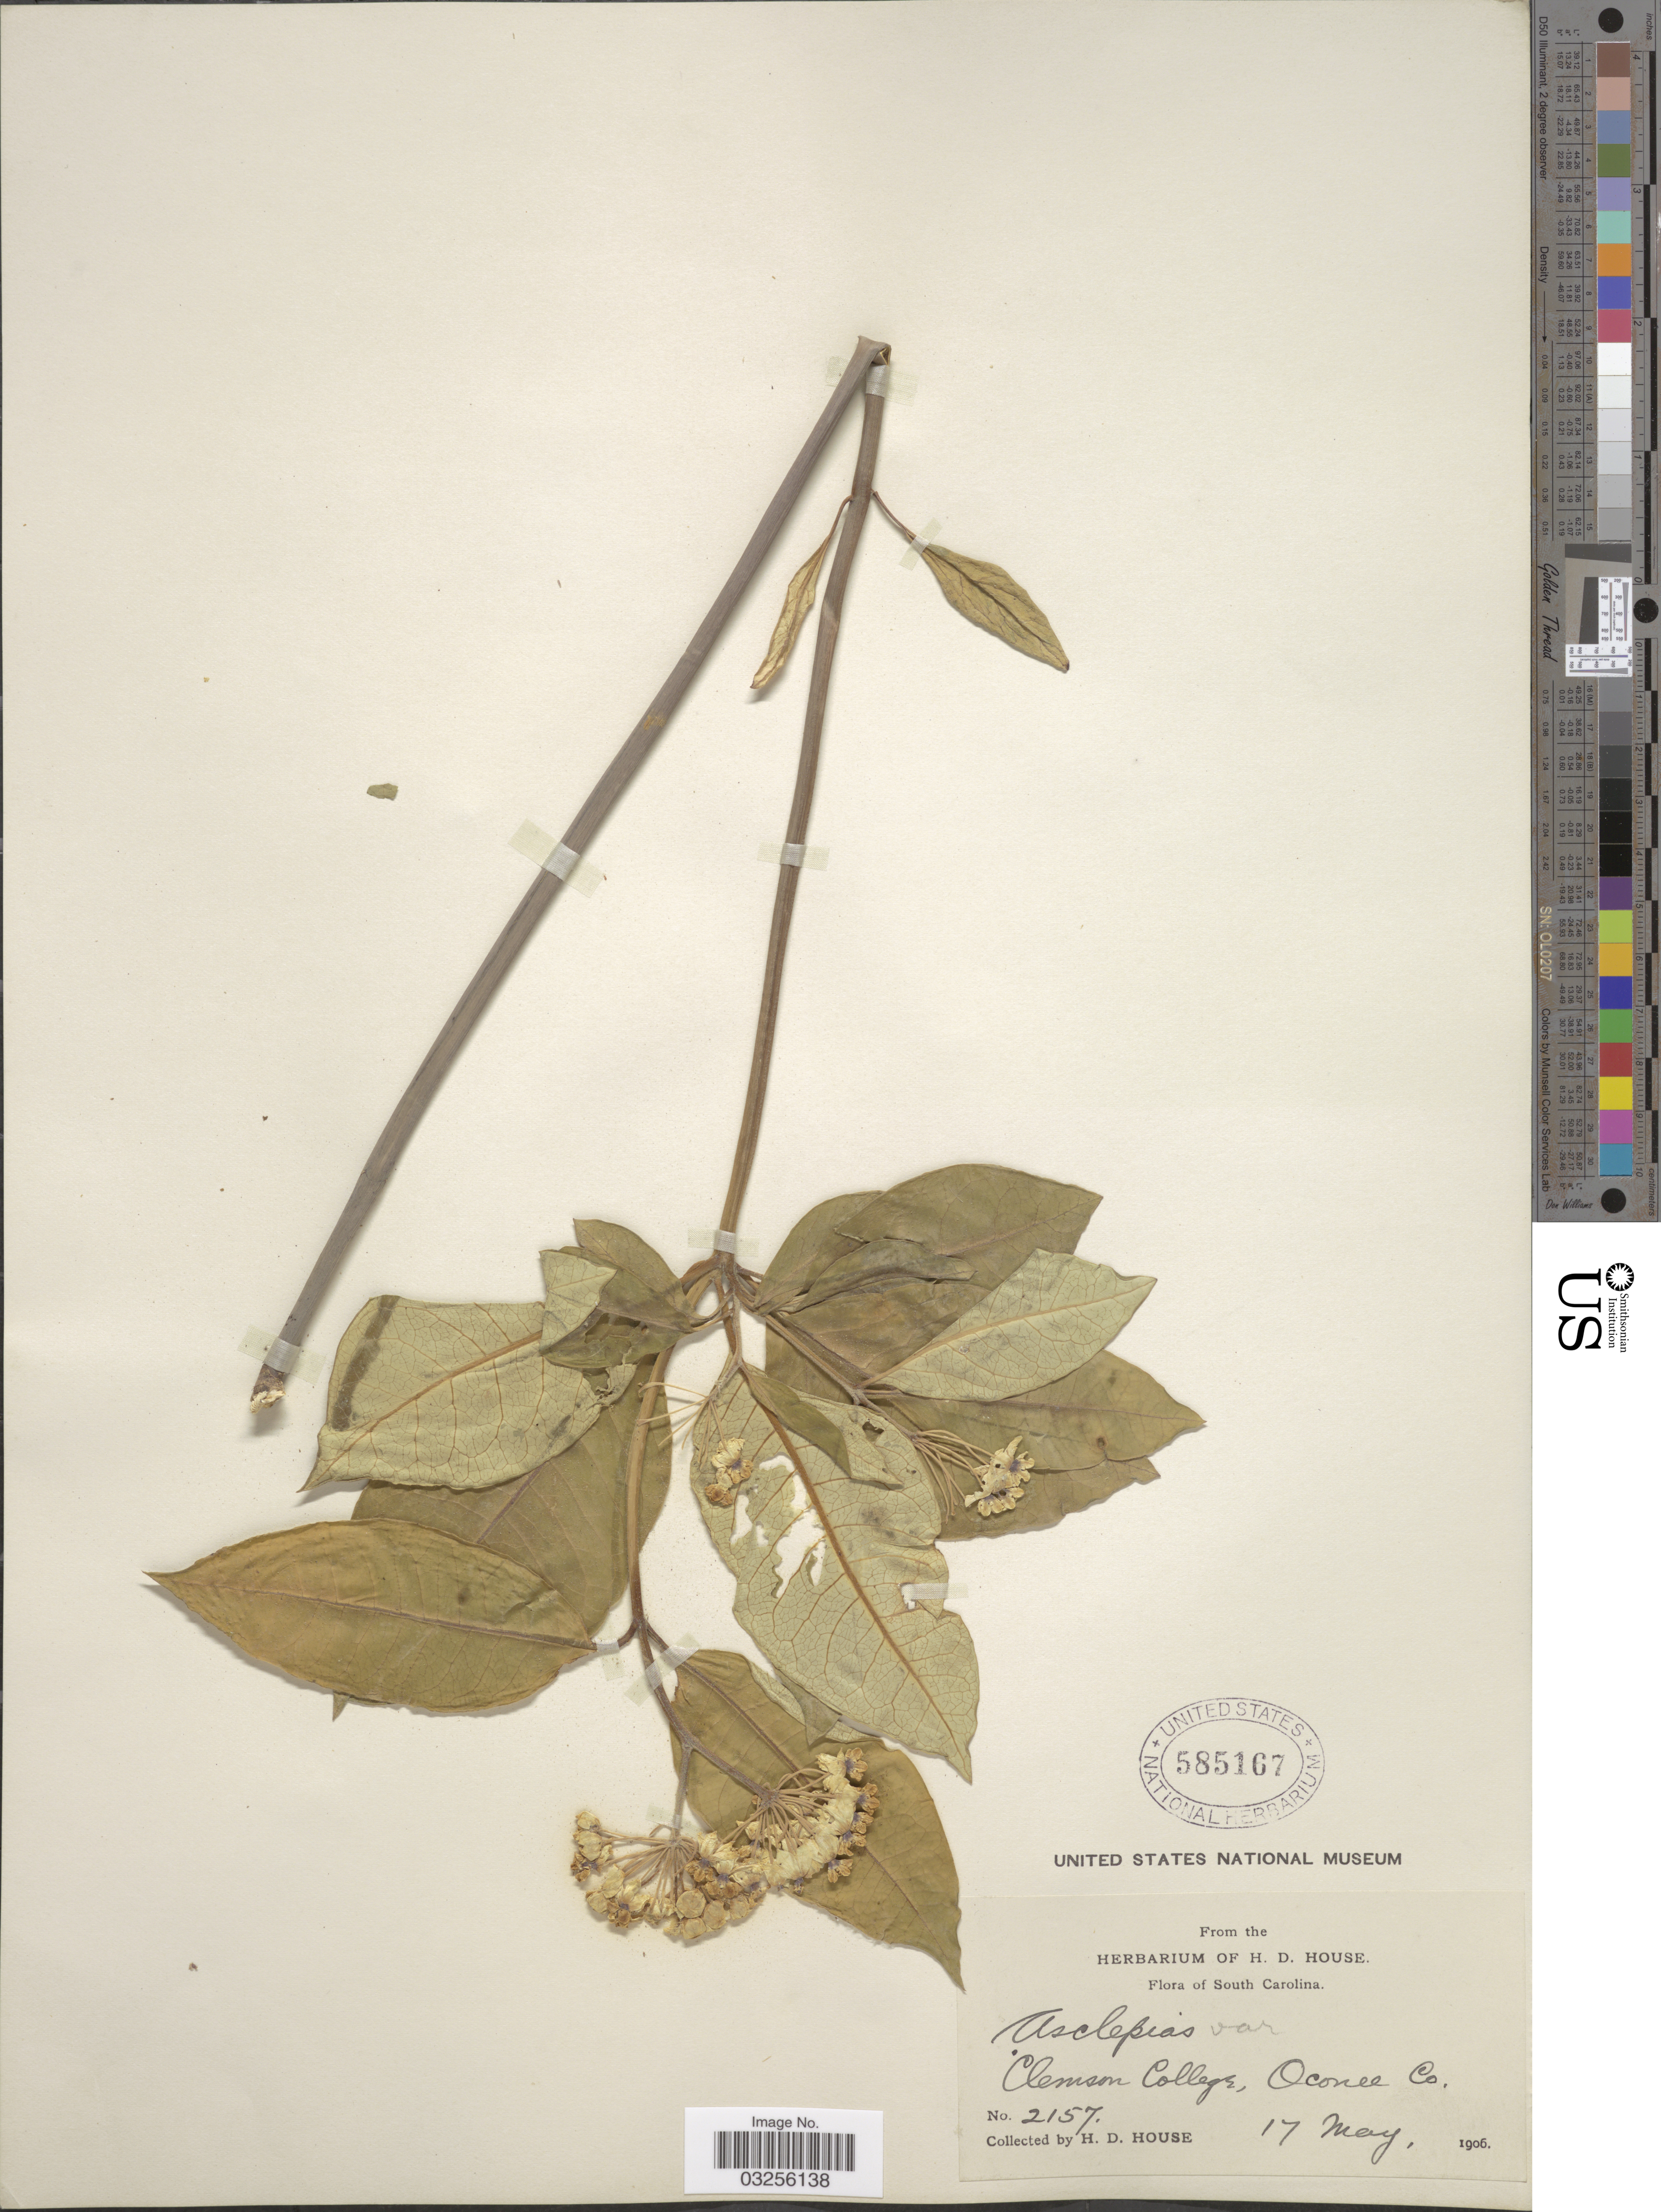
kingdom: Plantae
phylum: Tracheophyta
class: Magnoliopsida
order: Gentianales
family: Apocynaceae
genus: Asclepias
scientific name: Asclepias variegata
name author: L.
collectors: H. D. House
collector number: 2157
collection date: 1906-05-17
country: United States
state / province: South Carolina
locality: Clemson College, Oconee Co.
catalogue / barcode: US 585167